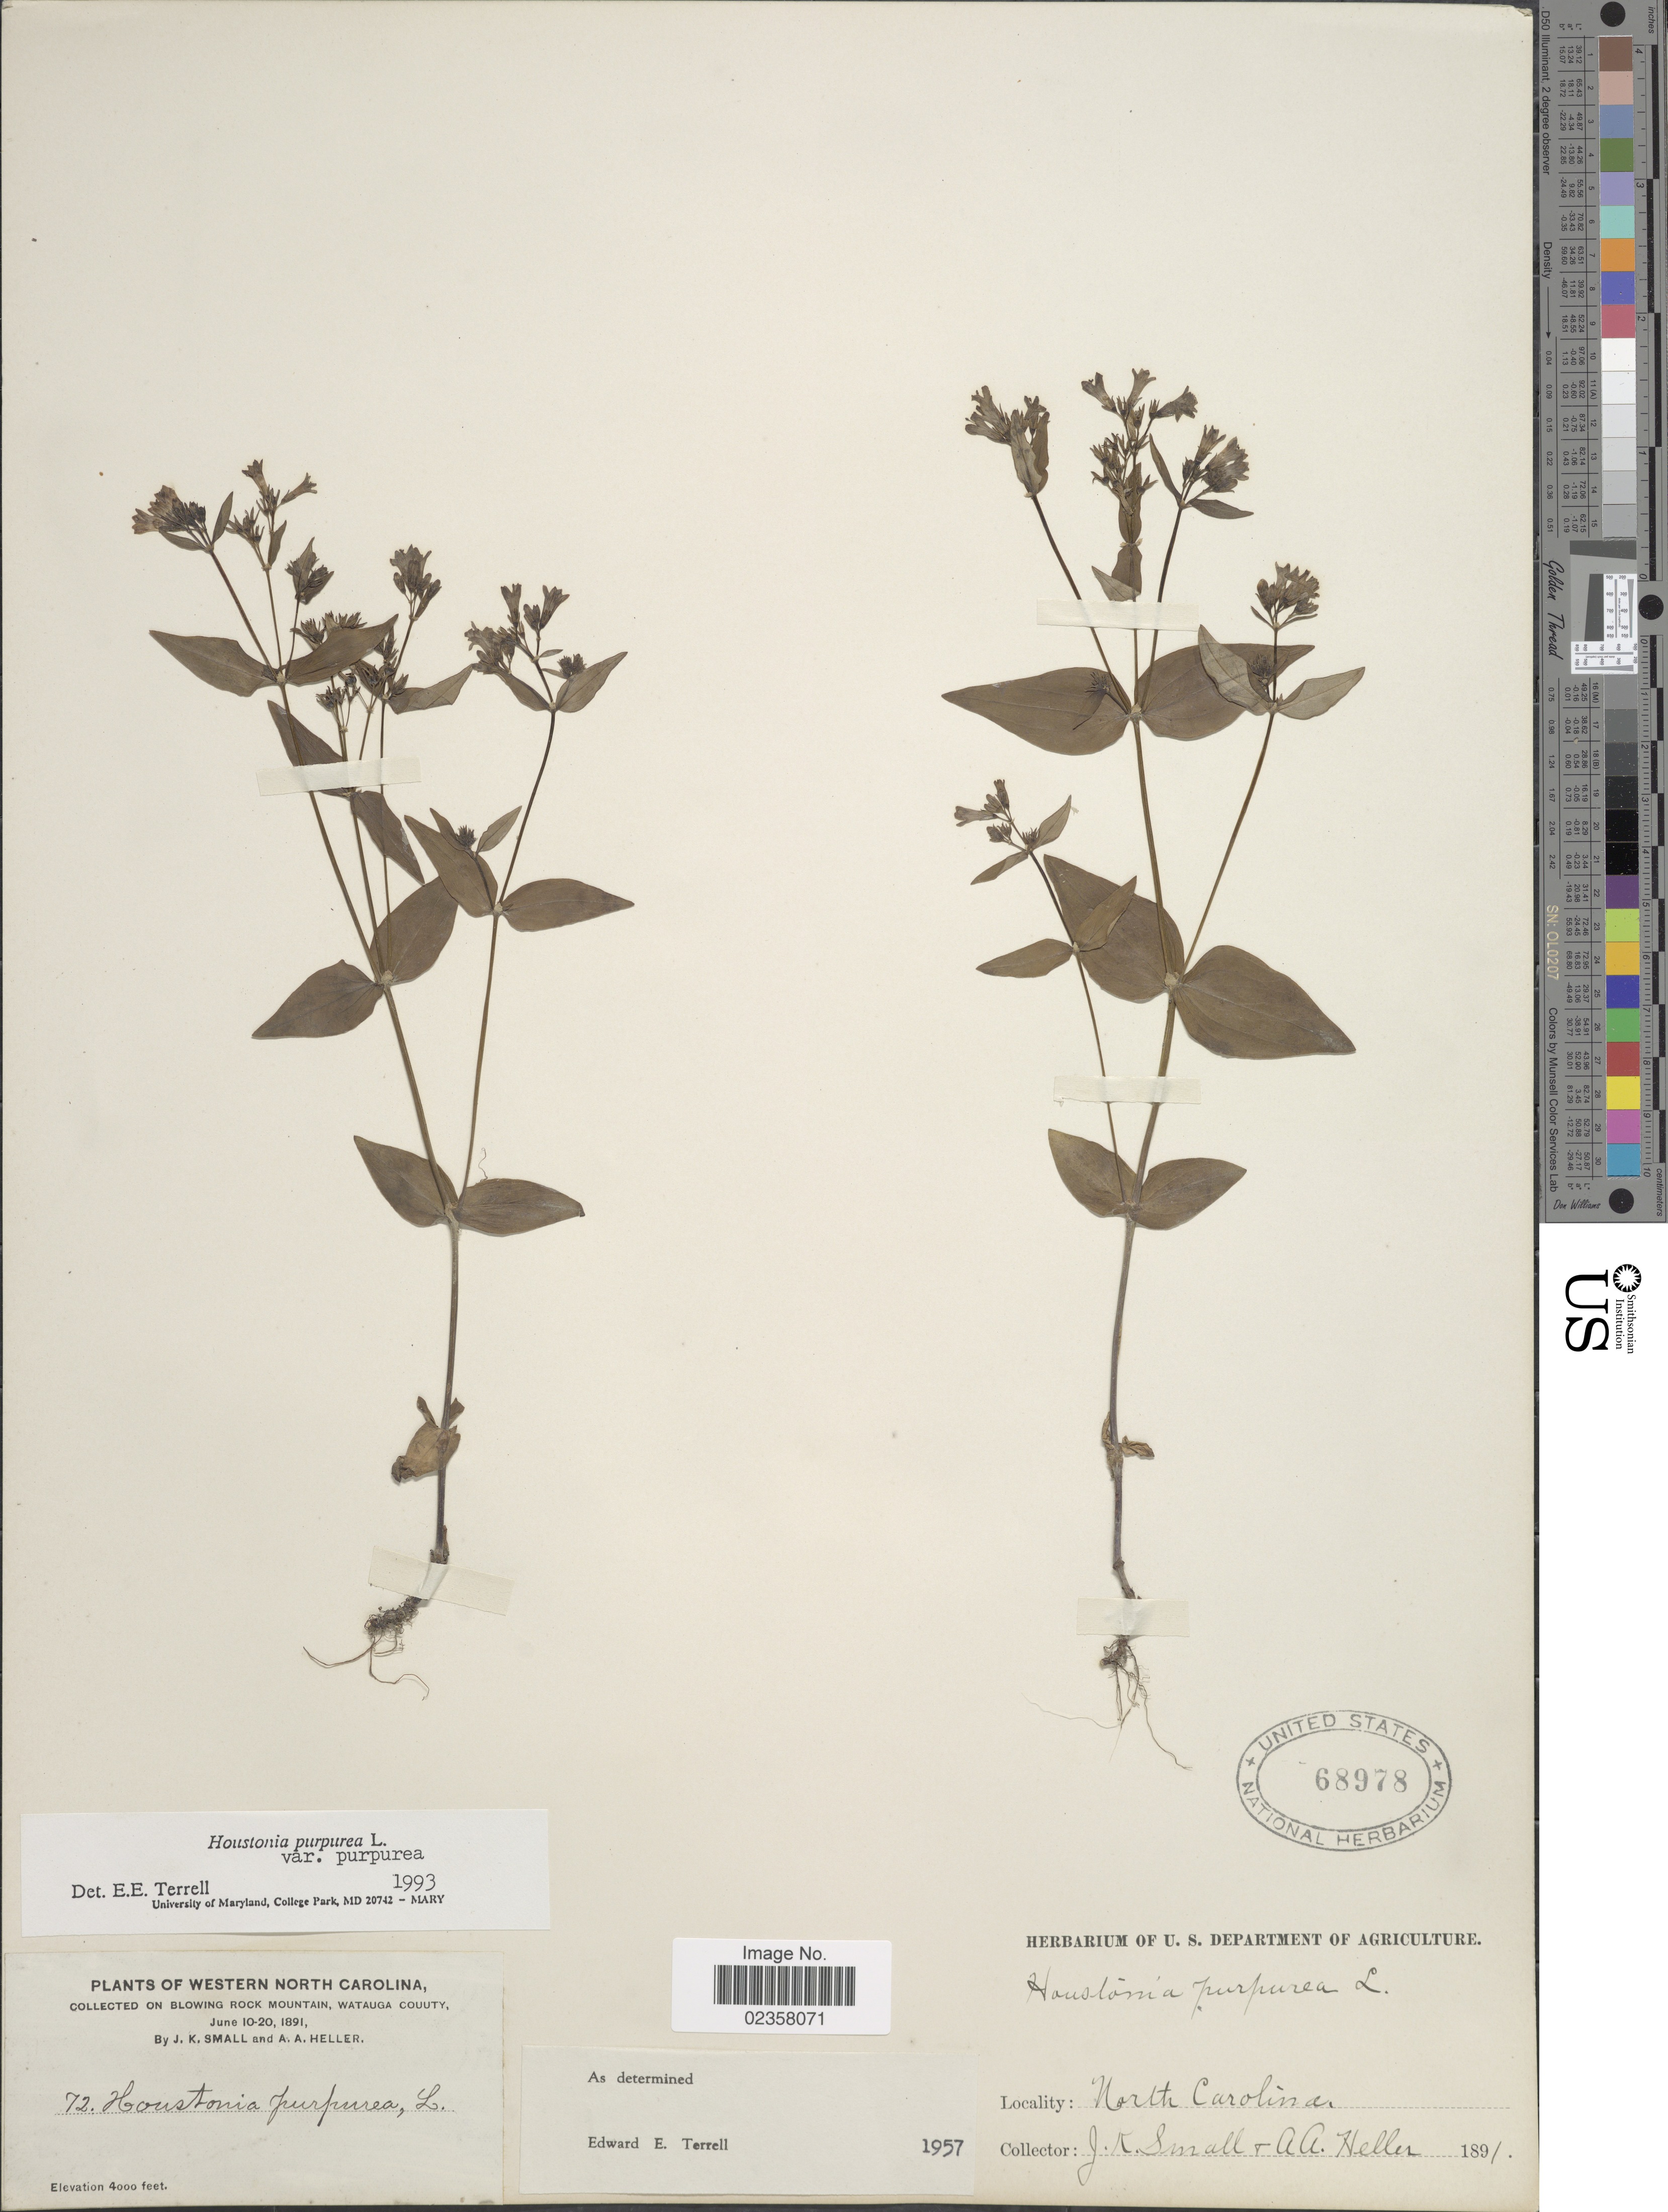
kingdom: Plantae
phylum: Tracheophyta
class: Magnoliopsida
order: Gentianales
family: Rubiaceae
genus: Houstonia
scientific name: Houstonia purpurea var. purpurea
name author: L.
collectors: J. K. Small & A. A. Heller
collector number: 72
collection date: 1891-06-10/1891-06-20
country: United States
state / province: North Carolina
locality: Western North Carolina, on Blowing Rocky Mountain, Watauga County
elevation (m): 1219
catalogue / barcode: US 68978